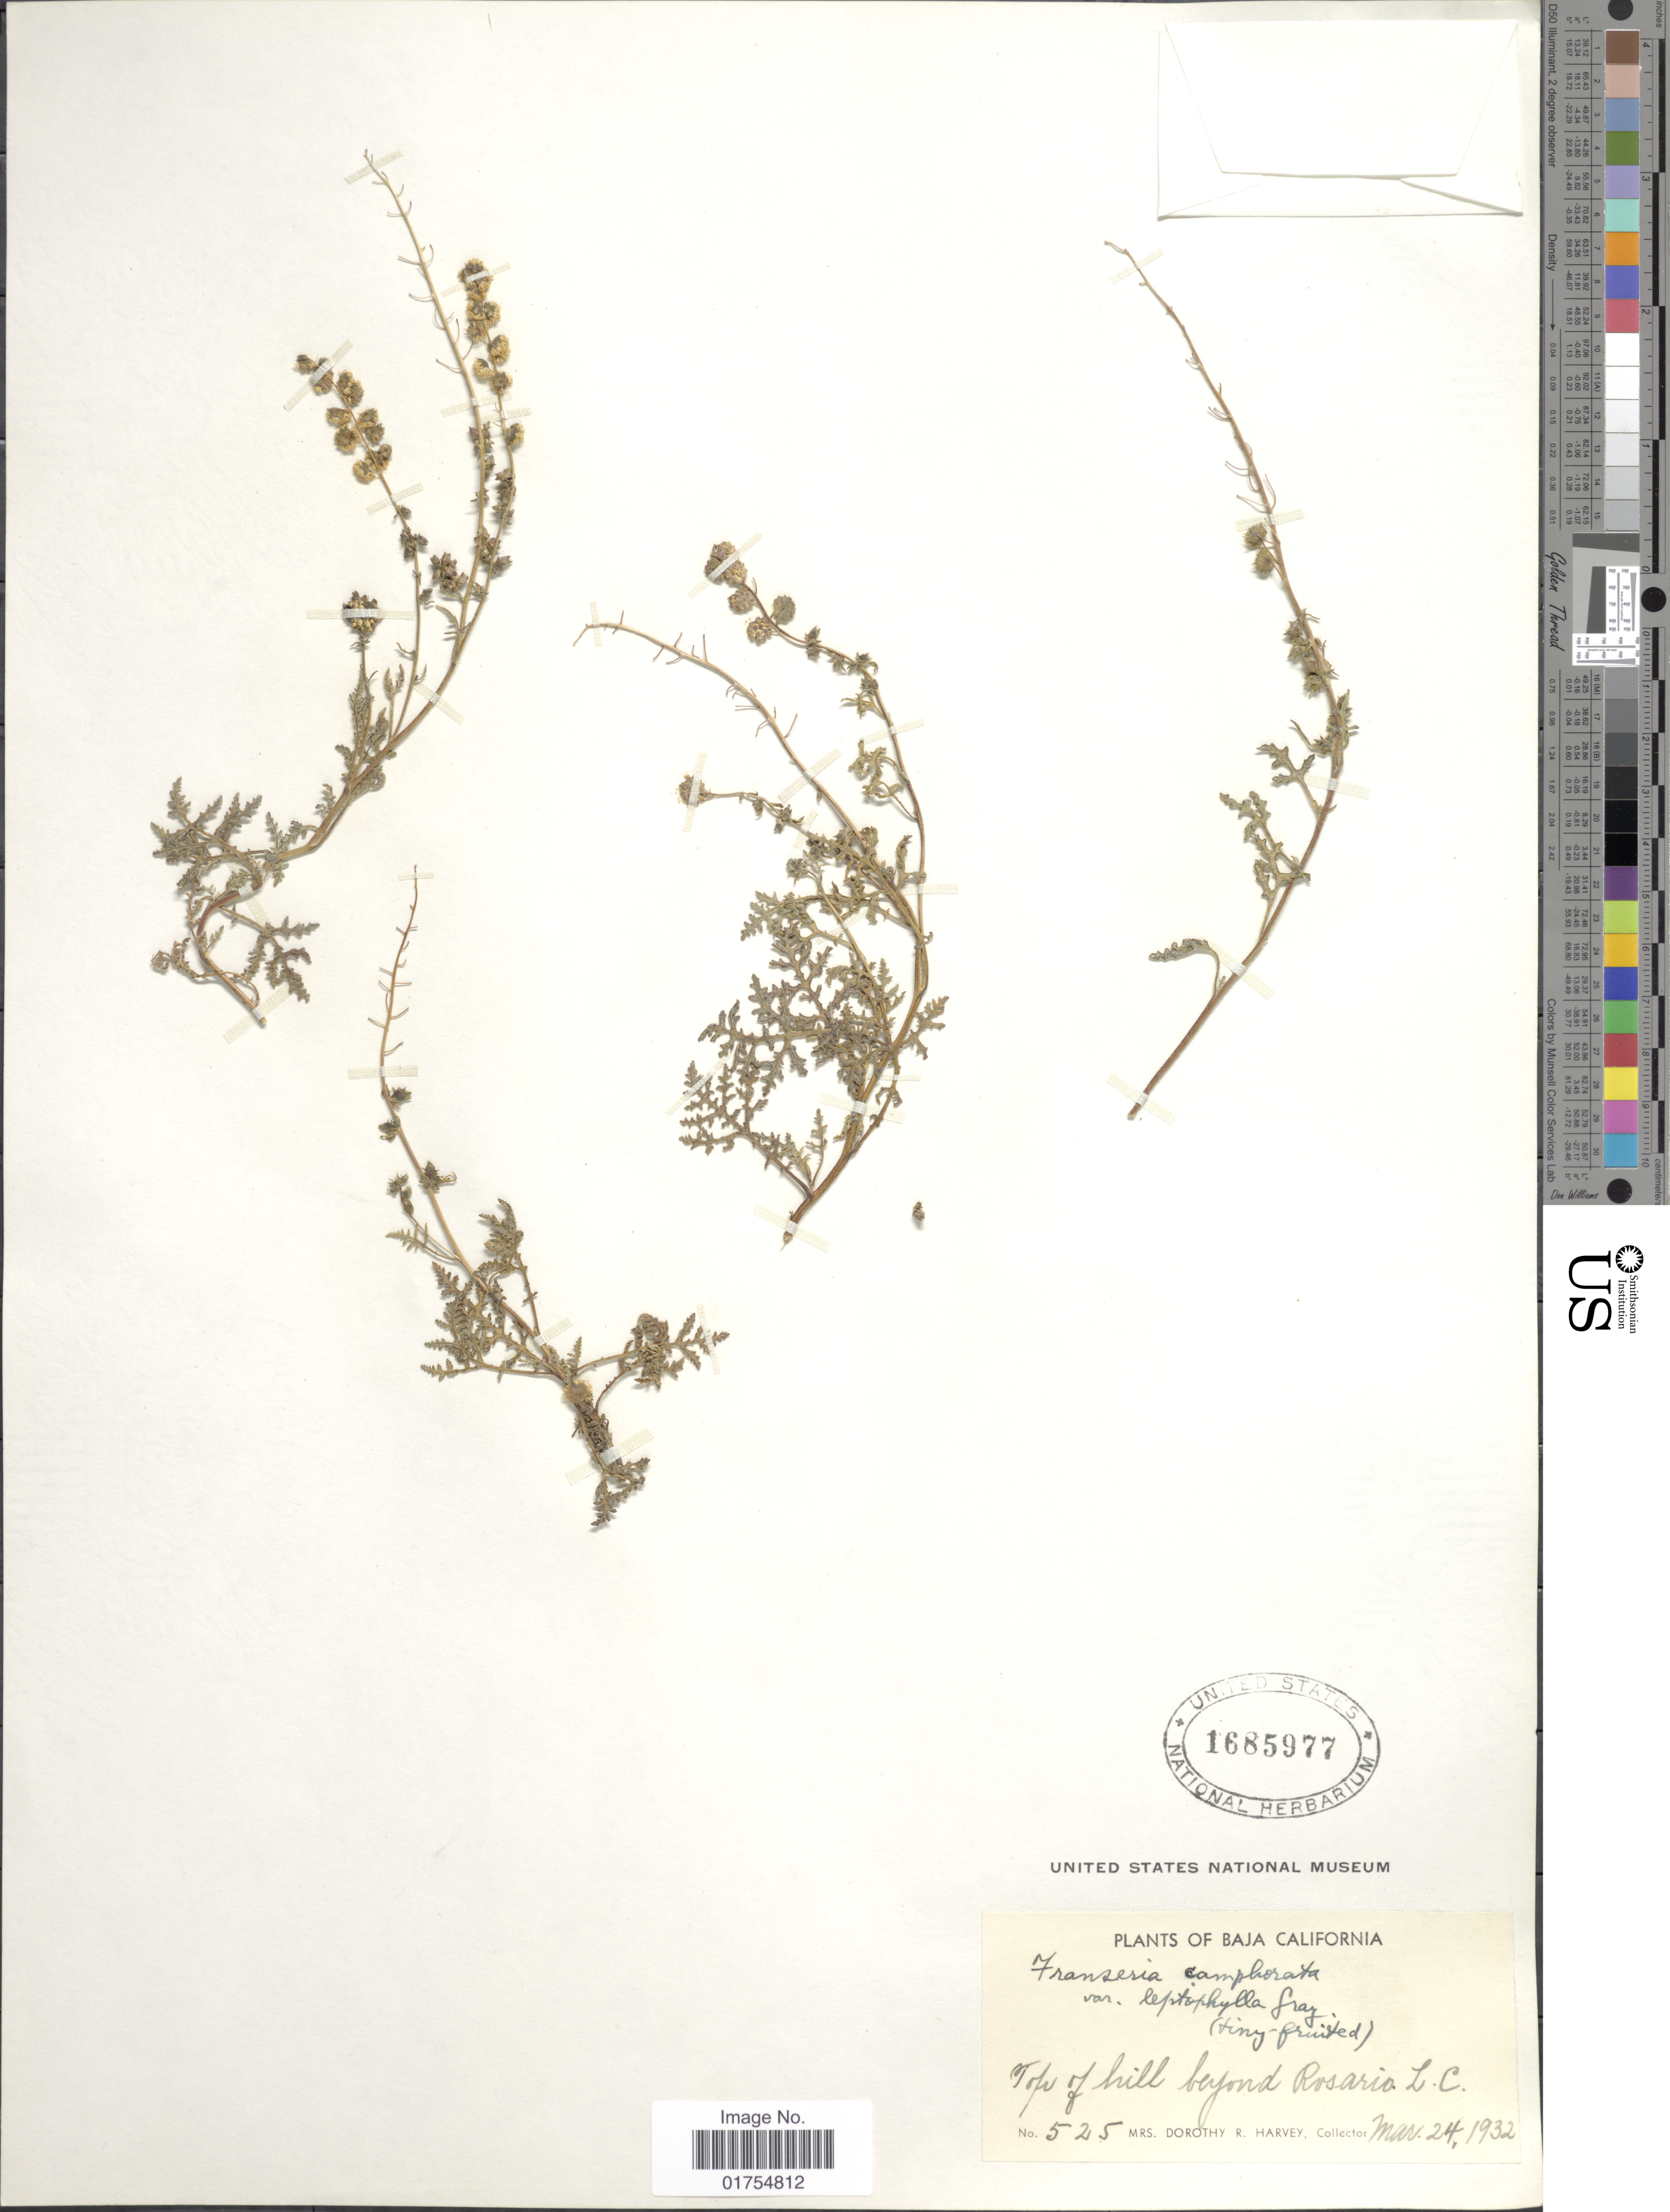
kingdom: Plantae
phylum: Tracheophyta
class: Magnoliopsida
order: Asterales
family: Asteraceae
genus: Franseria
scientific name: Franseria camphorata var. leptophylla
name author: A. Gray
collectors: Harvey, Mrs. D. R.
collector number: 525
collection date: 1932-03-24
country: Mexico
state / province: Baja California Norte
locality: Top of hill beyond Rosaria L. C.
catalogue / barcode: US 1685977